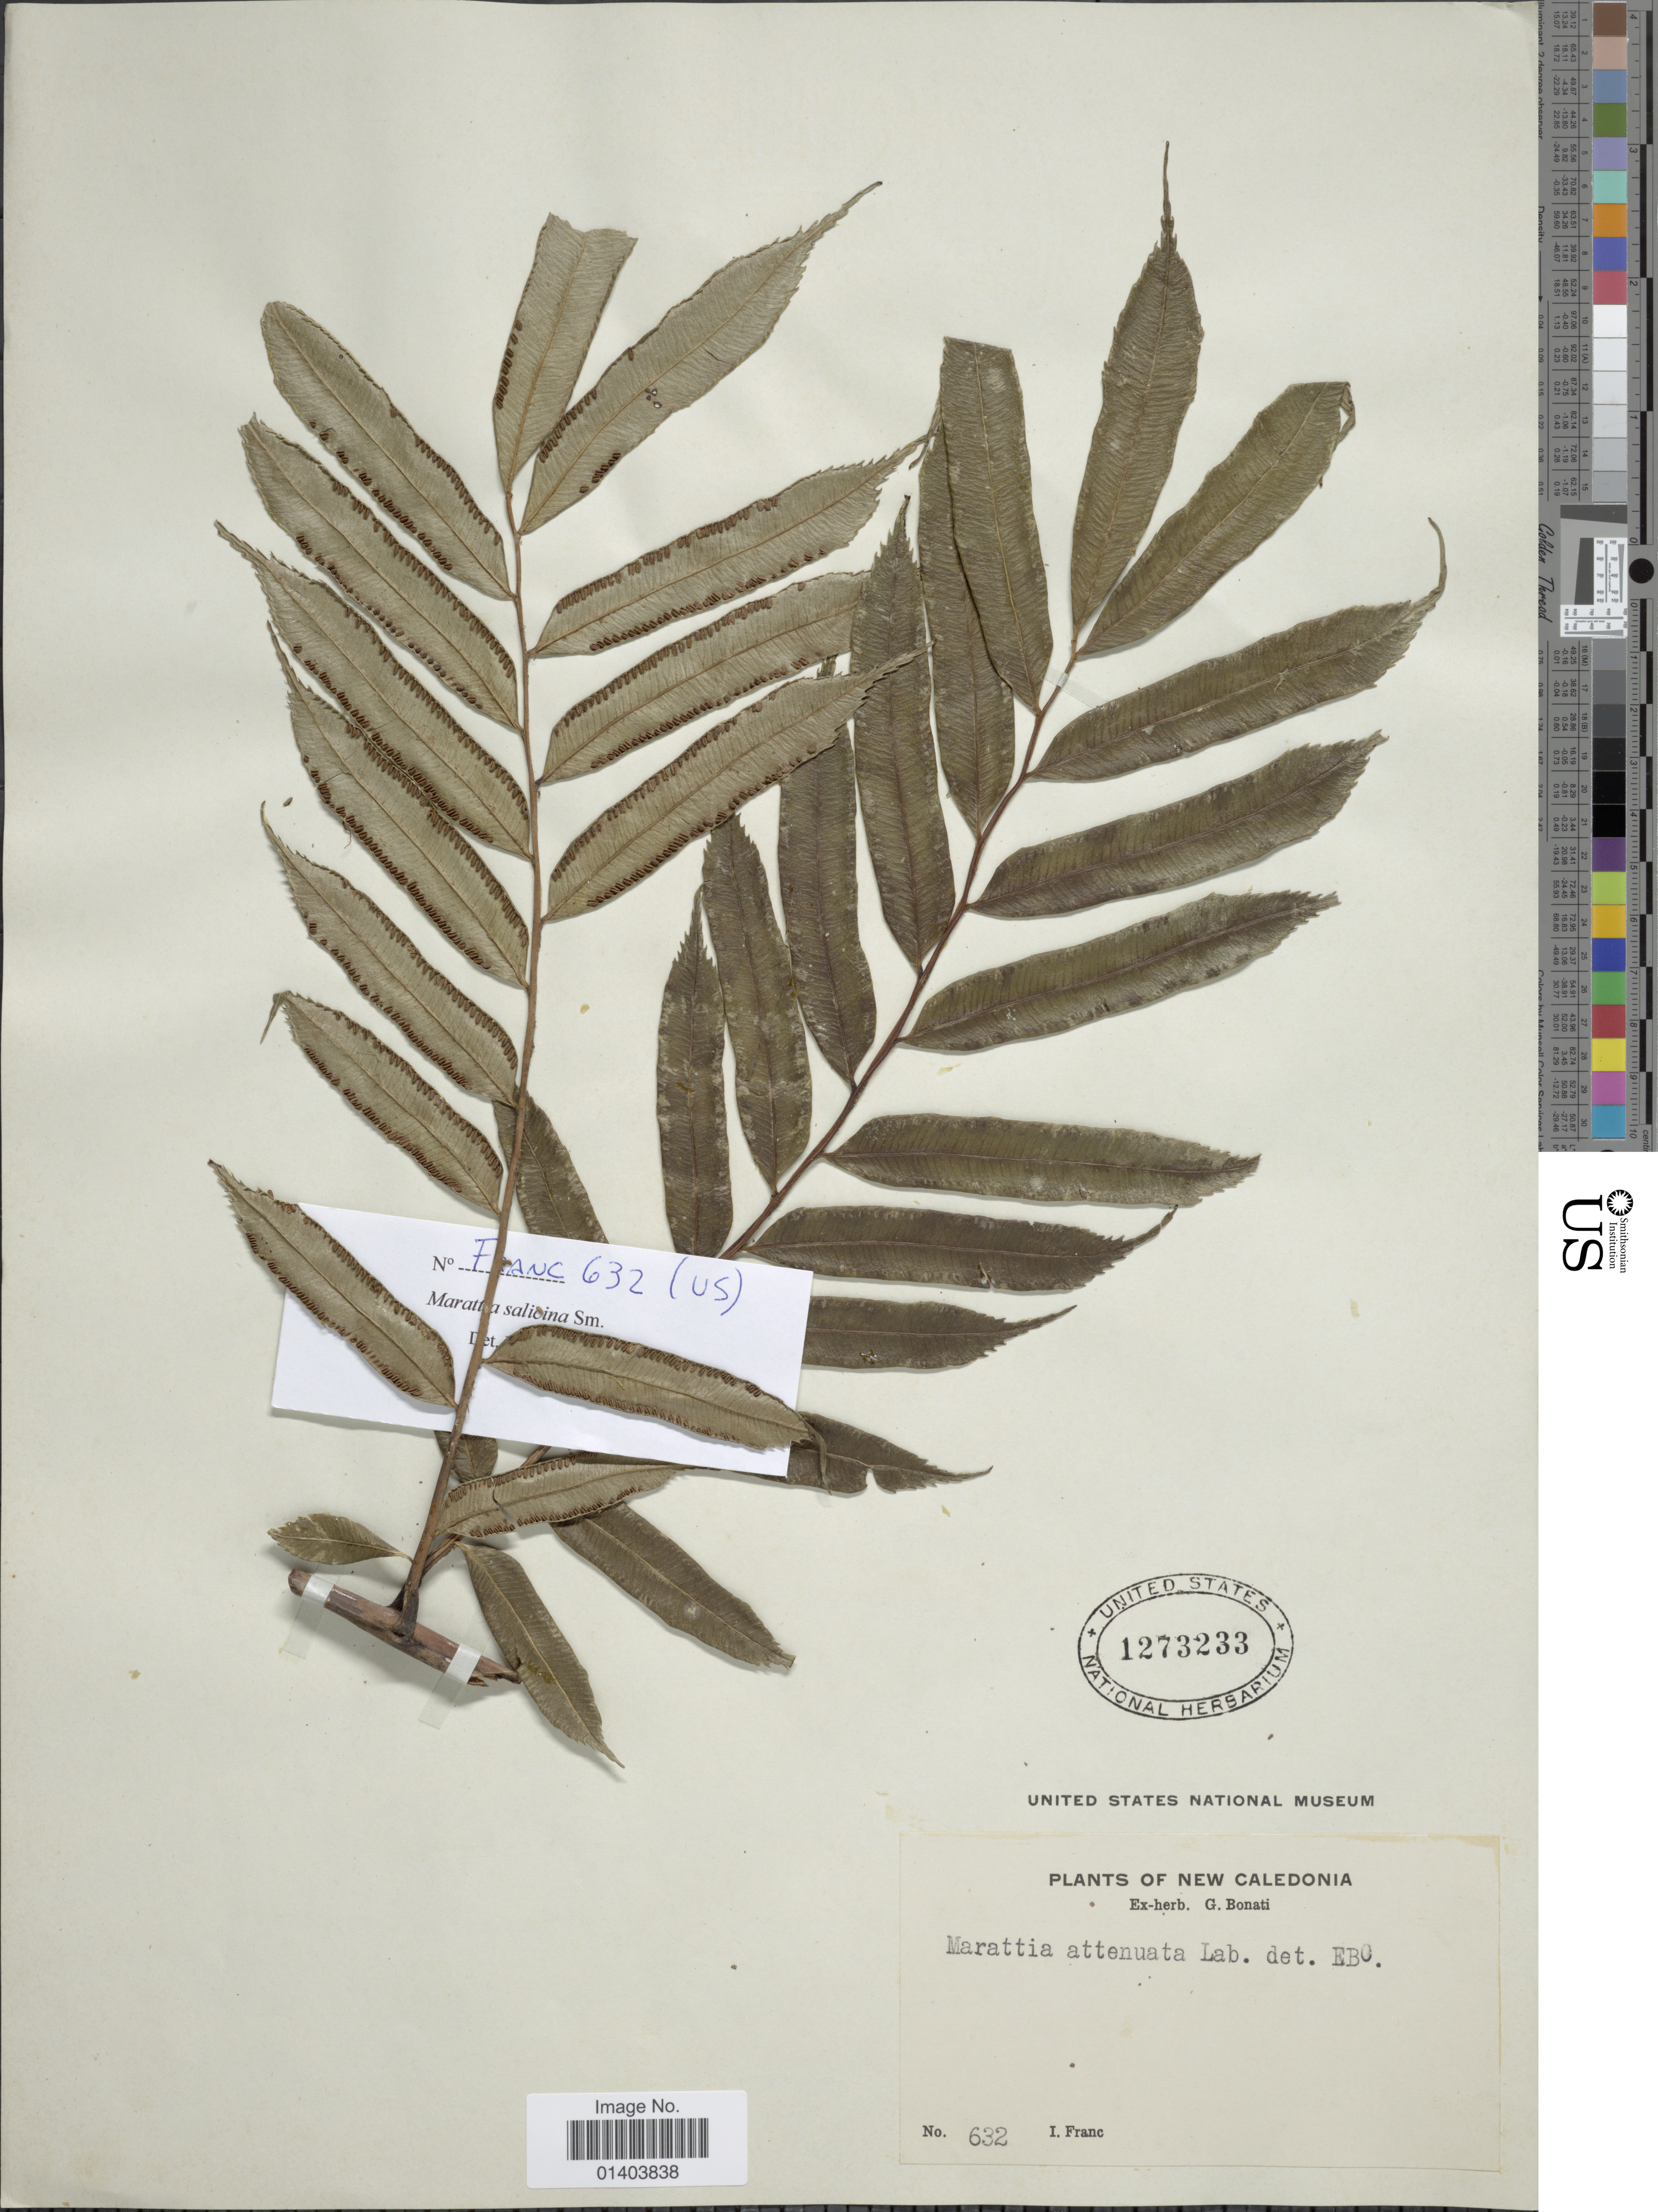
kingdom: Plantae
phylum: Tracheophyta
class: Polypodiopsida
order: Marattiales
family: Marattiaceae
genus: Ptisana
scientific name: Ptisana attenuata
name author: (Labill.) Murdock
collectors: I. Franc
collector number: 632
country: New Caledonia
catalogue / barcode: US 1273233